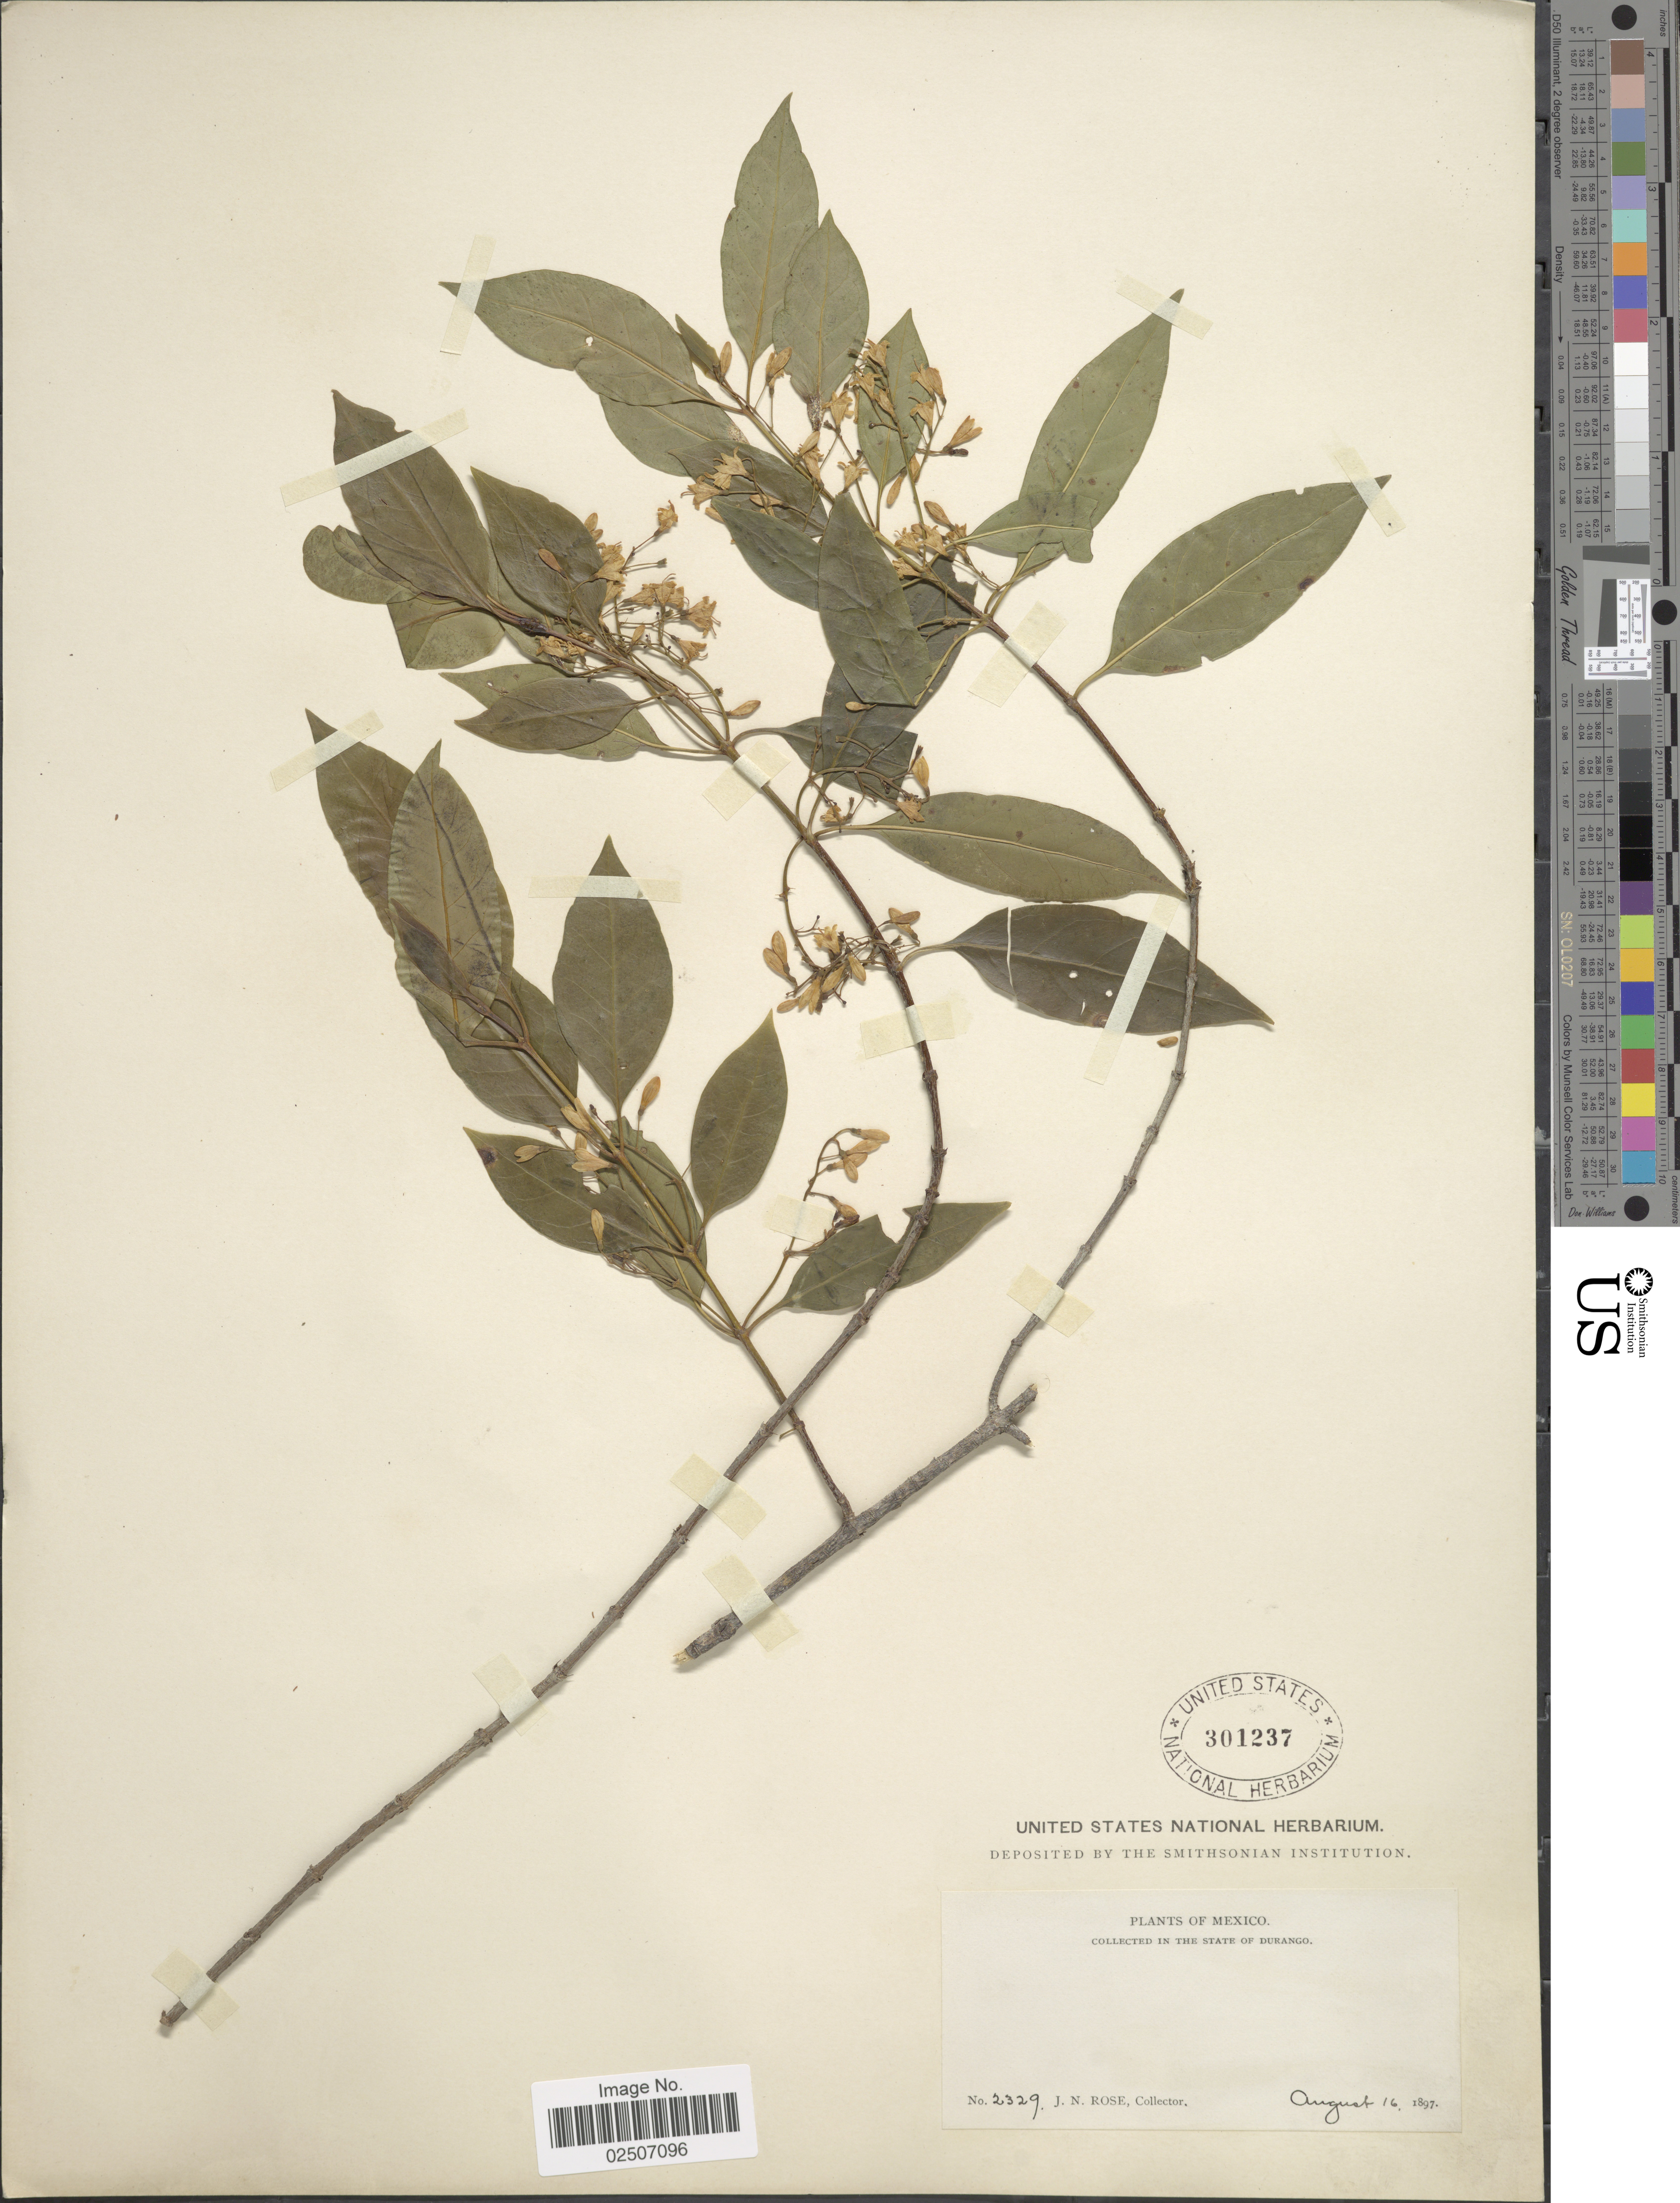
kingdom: Plantae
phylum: Tracheophyta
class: Magnoliopsida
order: Gentianales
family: Rubiaceae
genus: Chiococca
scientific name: Chiococca alba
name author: (L.) Hitchc.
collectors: J. N. Rose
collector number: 2329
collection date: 1897-08-16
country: Mexico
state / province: Durango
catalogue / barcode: US 301237